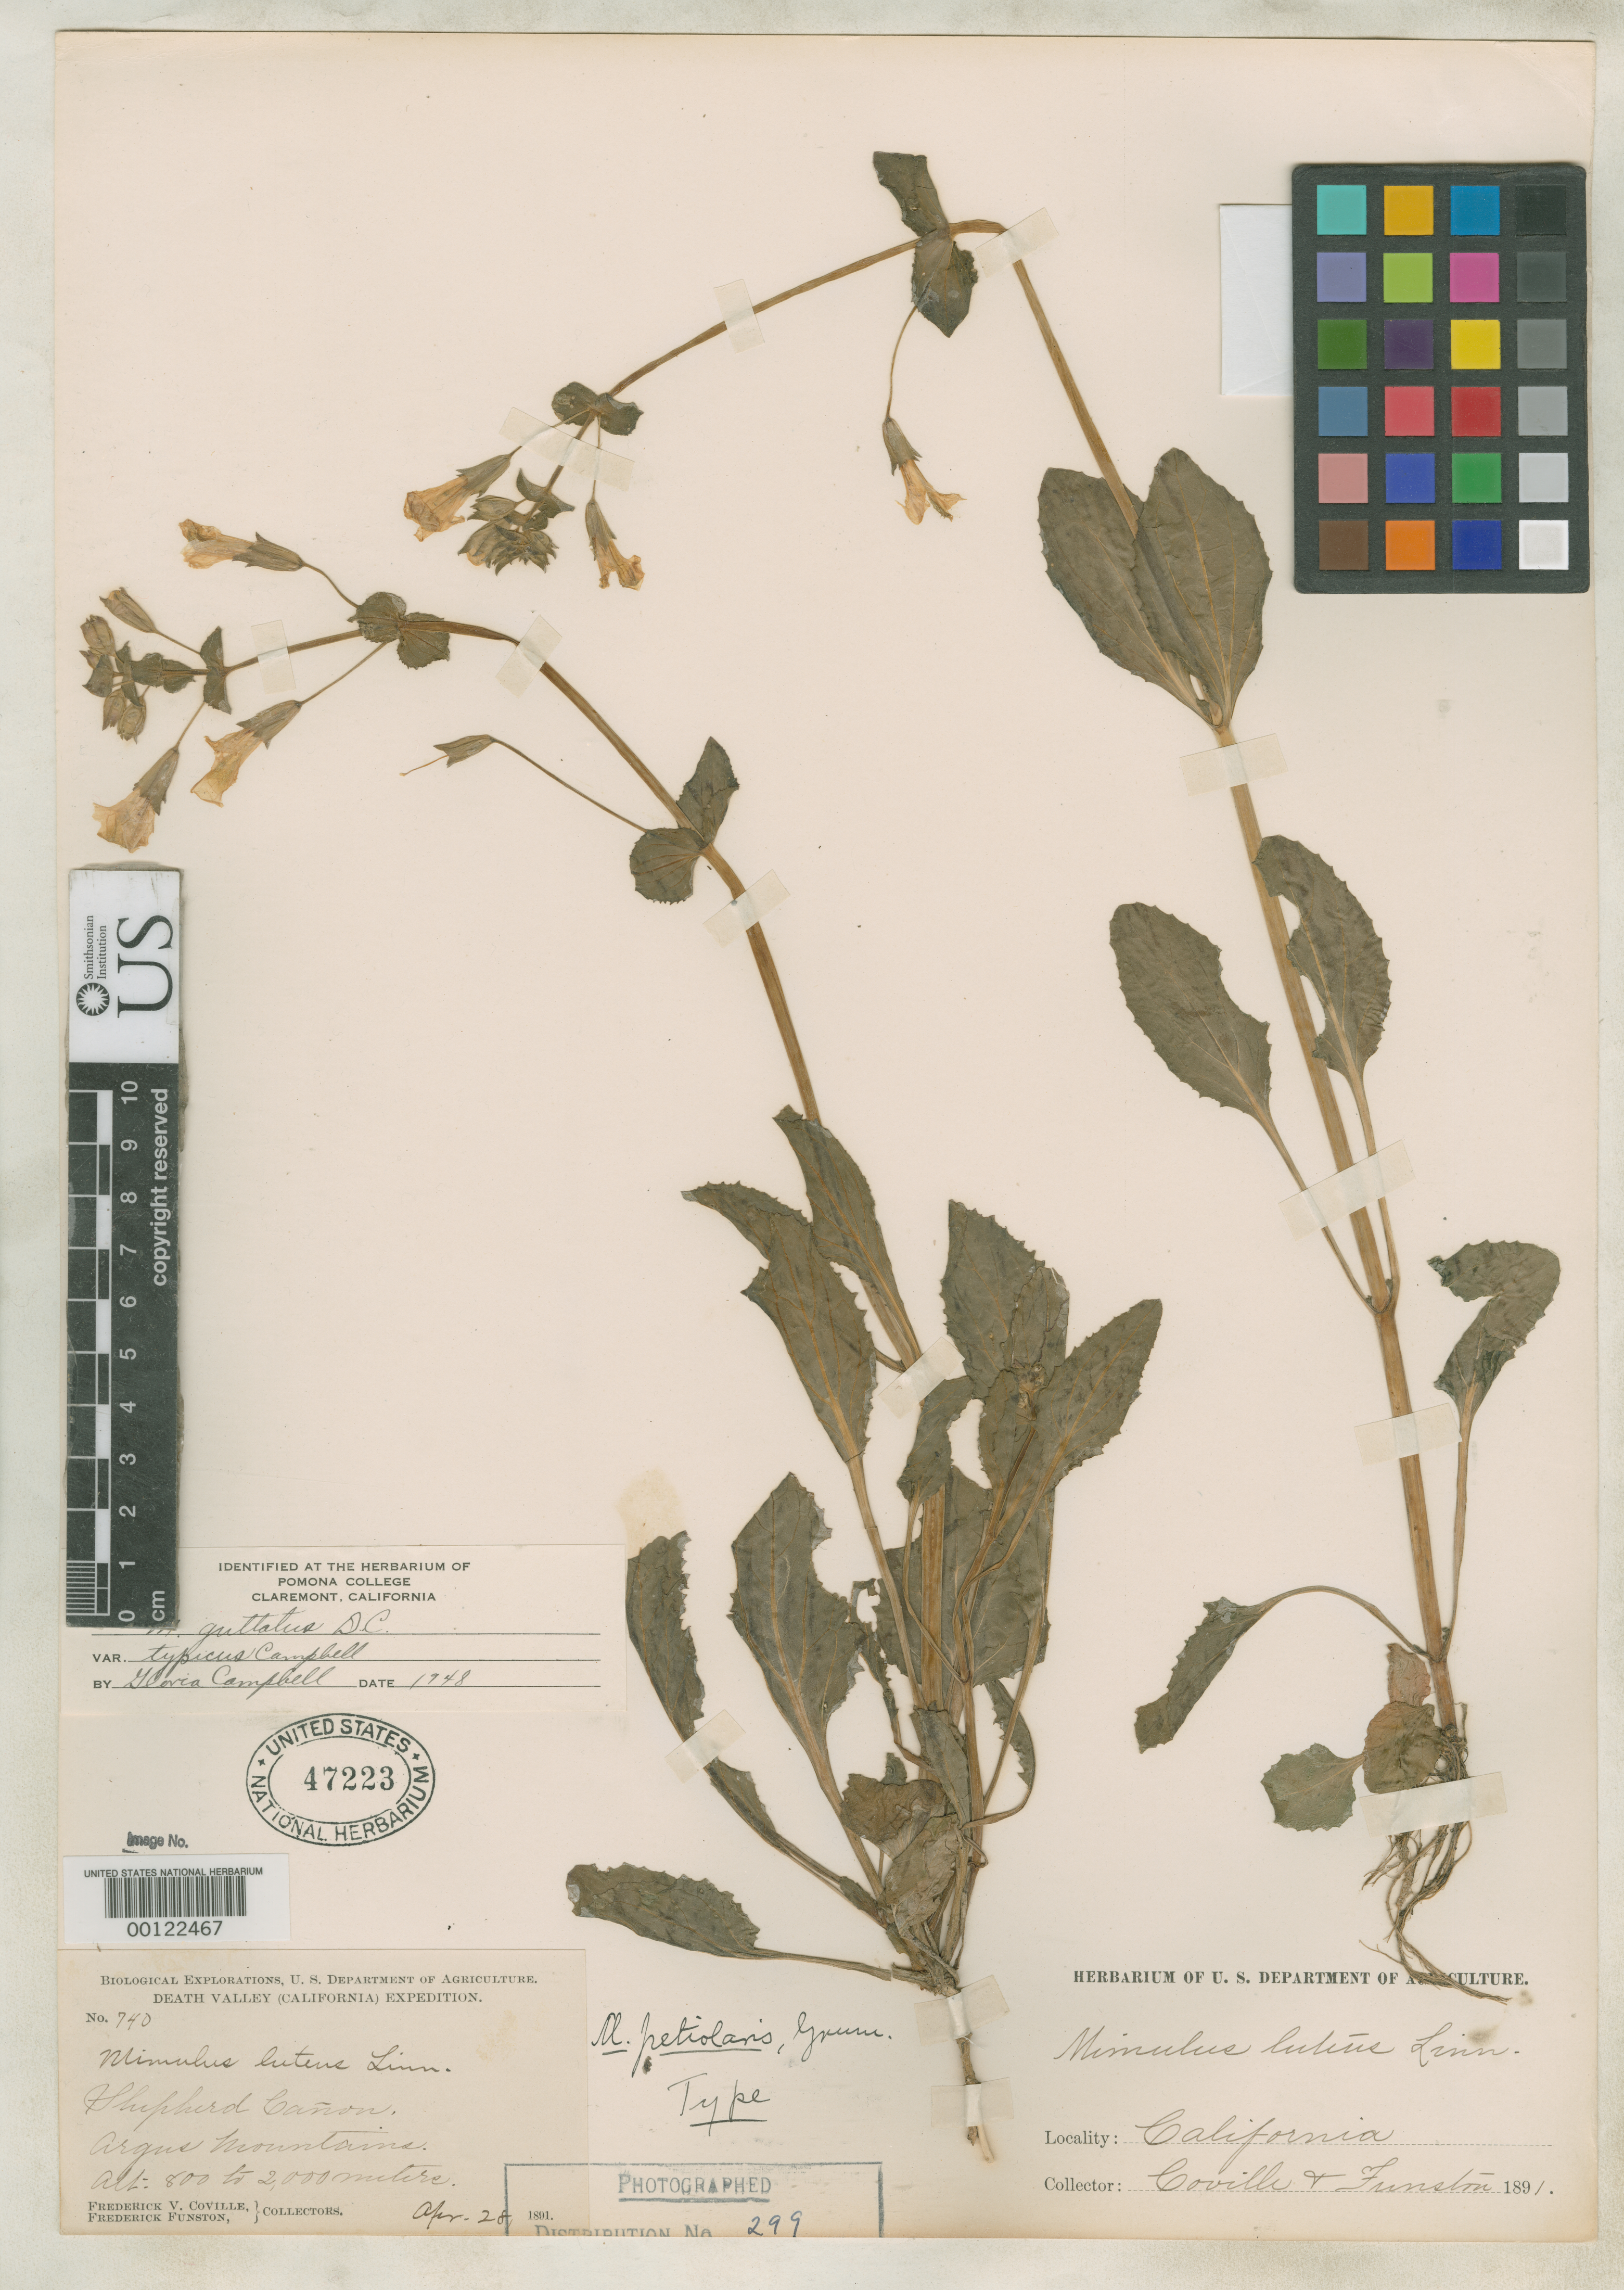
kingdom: Plantae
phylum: Tracheophyta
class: Magnoliopsida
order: Lamiales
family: Phrymaceae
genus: Mimulus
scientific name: Mimulus petiolaris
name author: Greene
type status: Holotype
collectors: F. V. Coville & F. Funston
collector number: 740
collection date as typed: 28 Apr 1891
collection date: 1891-04-28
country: United States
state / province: California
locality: Sheperd Canon, Argus Mountains.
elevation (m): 800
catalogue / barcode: US 47223